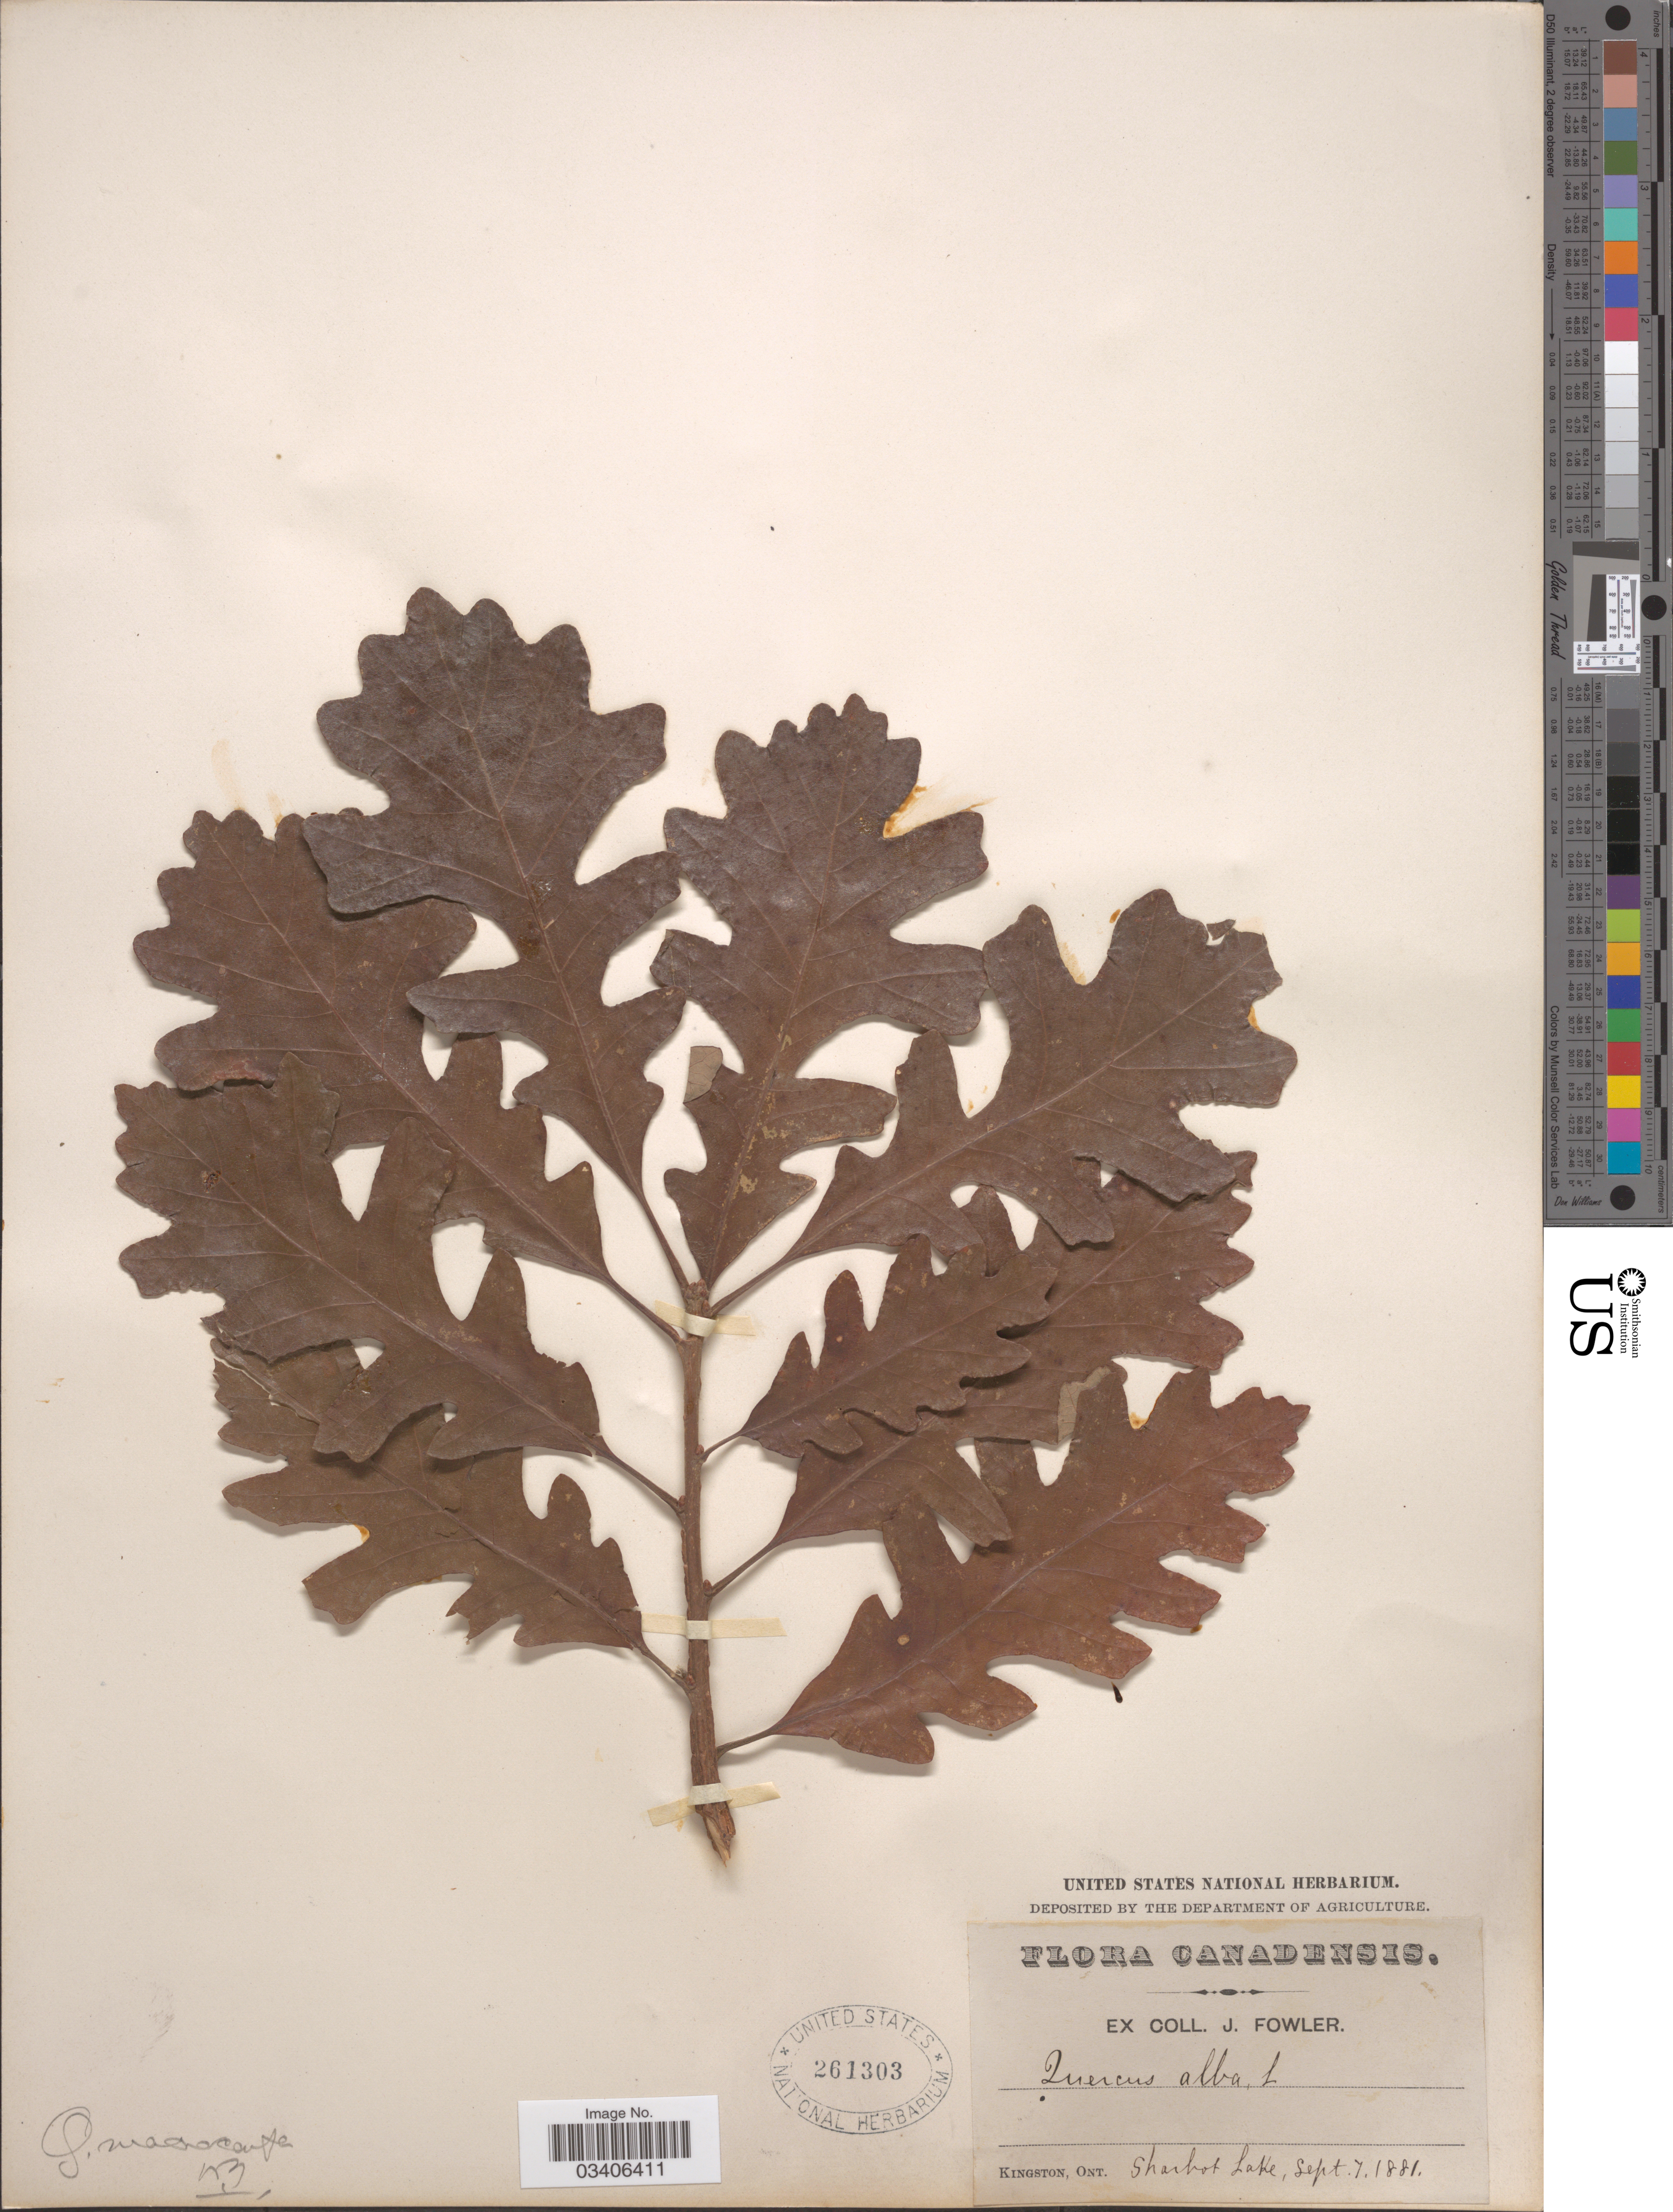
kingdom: Plantae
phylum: Tracheophyta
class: Magnoliopsida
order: Fagales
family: Fagaceae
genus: Quercus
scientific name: Quercus macrocarpa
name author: Michx.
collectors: J. Fowler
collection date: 1881-09-07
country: Canada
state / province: Ontario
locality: Kingston. Sharbot Lake.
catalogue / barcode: US 261303